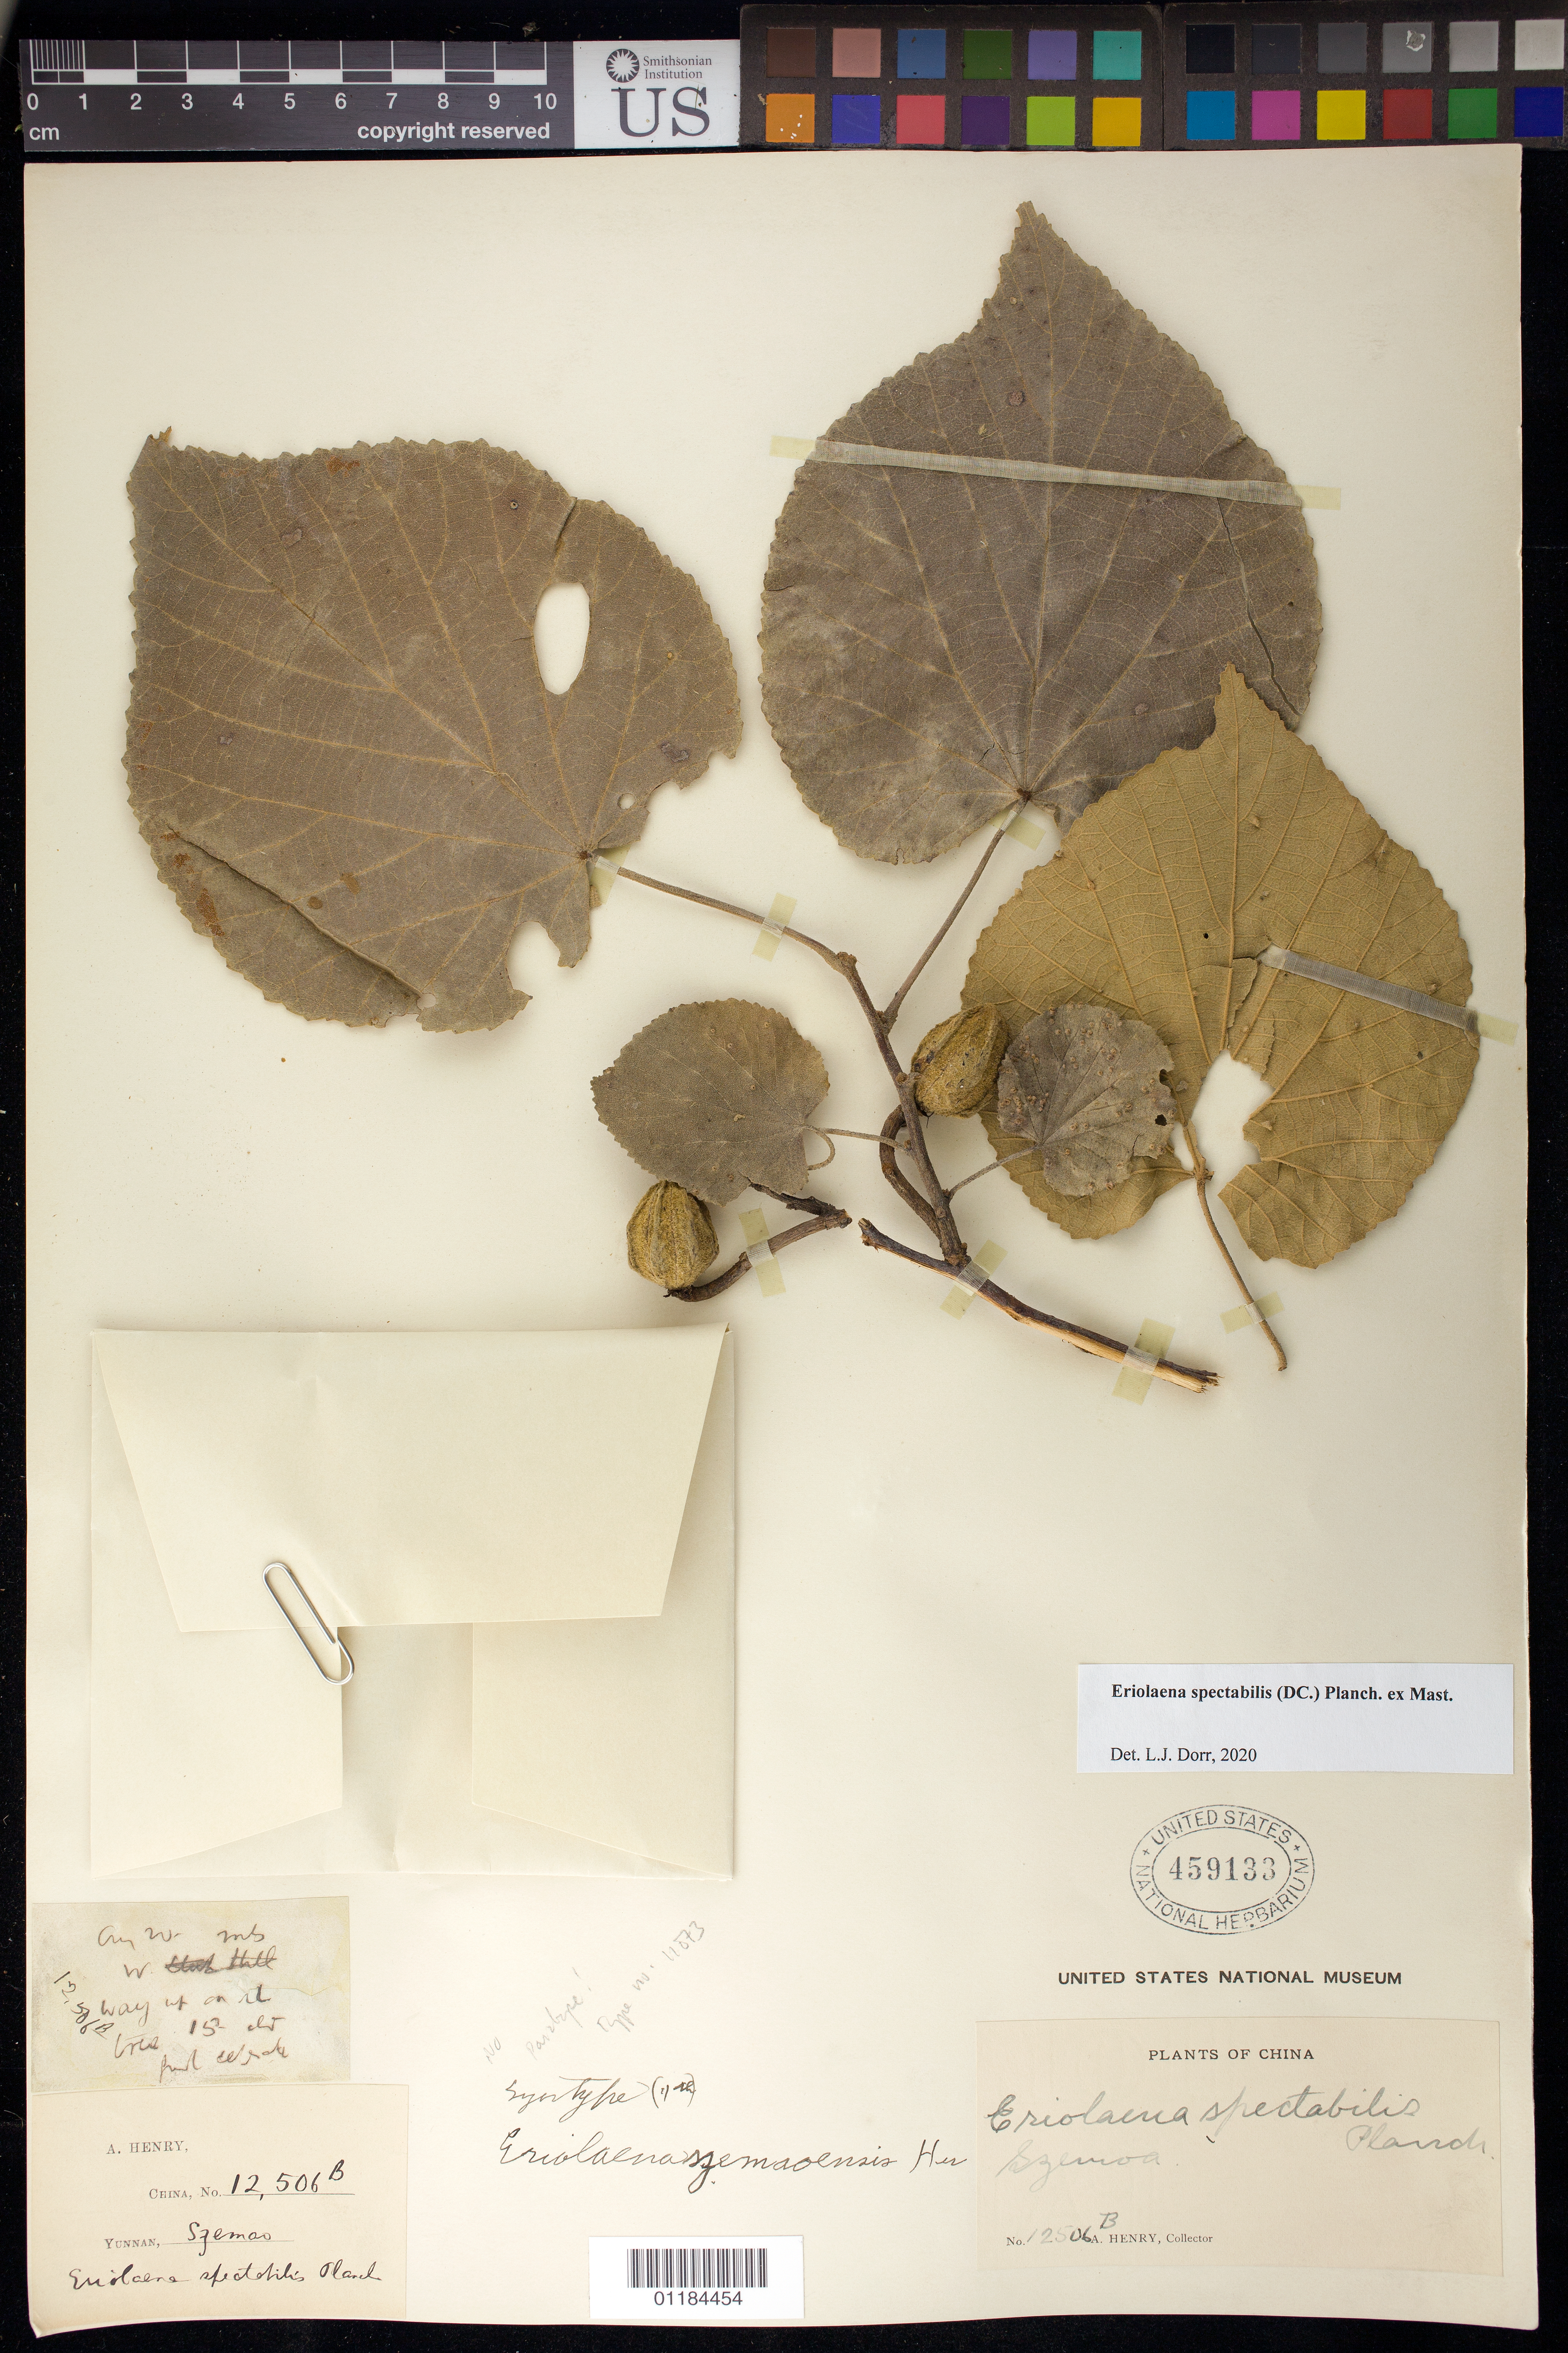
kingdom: Plantae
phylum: Tracheophyta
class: Magnoliopsida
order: Malvales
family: Malvaceae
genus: Eriolaena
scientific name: Eriolaena spectabilis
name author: (DC.) Planch. ex Mast.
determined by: Dorr, L. J., (BOT), Smithsonian Institution - National Museum of Natural History (UNITED STATES)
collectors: A. Henry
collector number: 12506B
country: China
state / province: Yunnan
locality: Szemao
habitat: forest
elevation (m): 1372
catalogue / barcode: US 459133